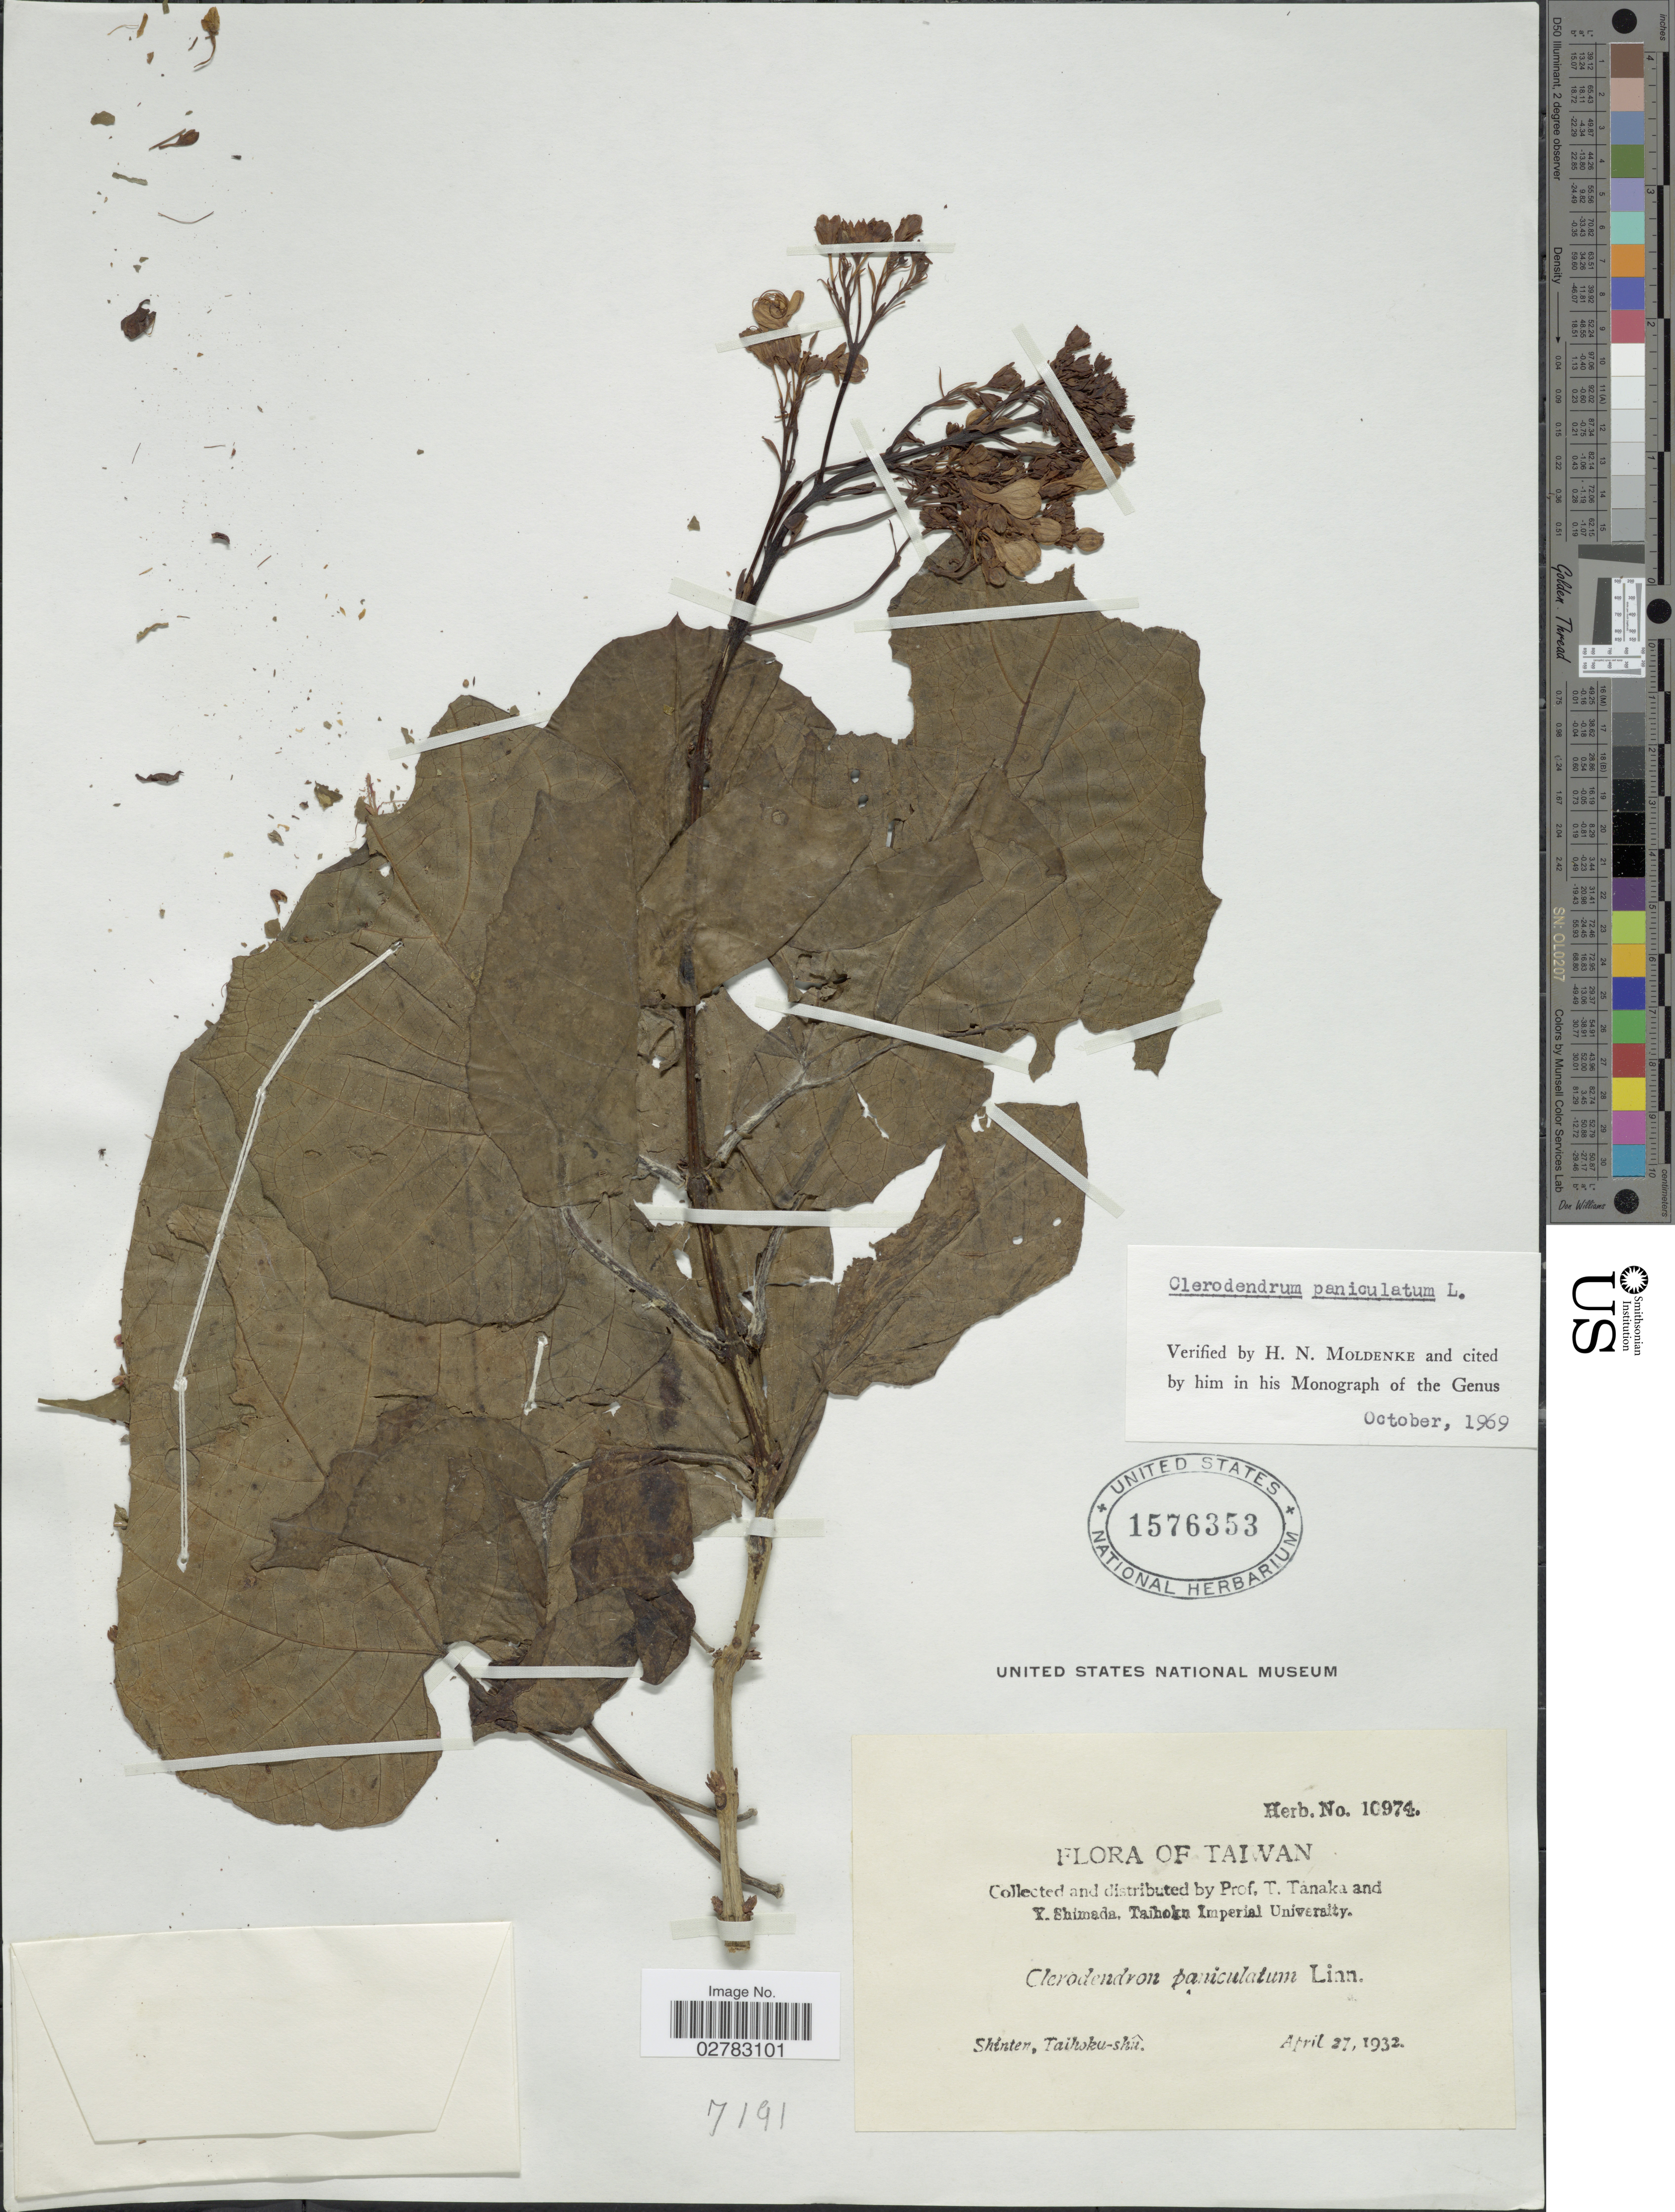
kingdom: Plantae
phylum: Tracheophyta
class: Magnoliopsida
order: Lamiales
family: Lamiaceae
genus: Clerodendrum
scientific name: Clerodendrum paniculatum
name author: L.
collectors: T. Tanaka & Y. Shimada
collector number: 10974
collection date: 1932-04-27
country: Taiwan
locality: Shinten, Taihoku-shû.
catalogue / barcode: US 1576353